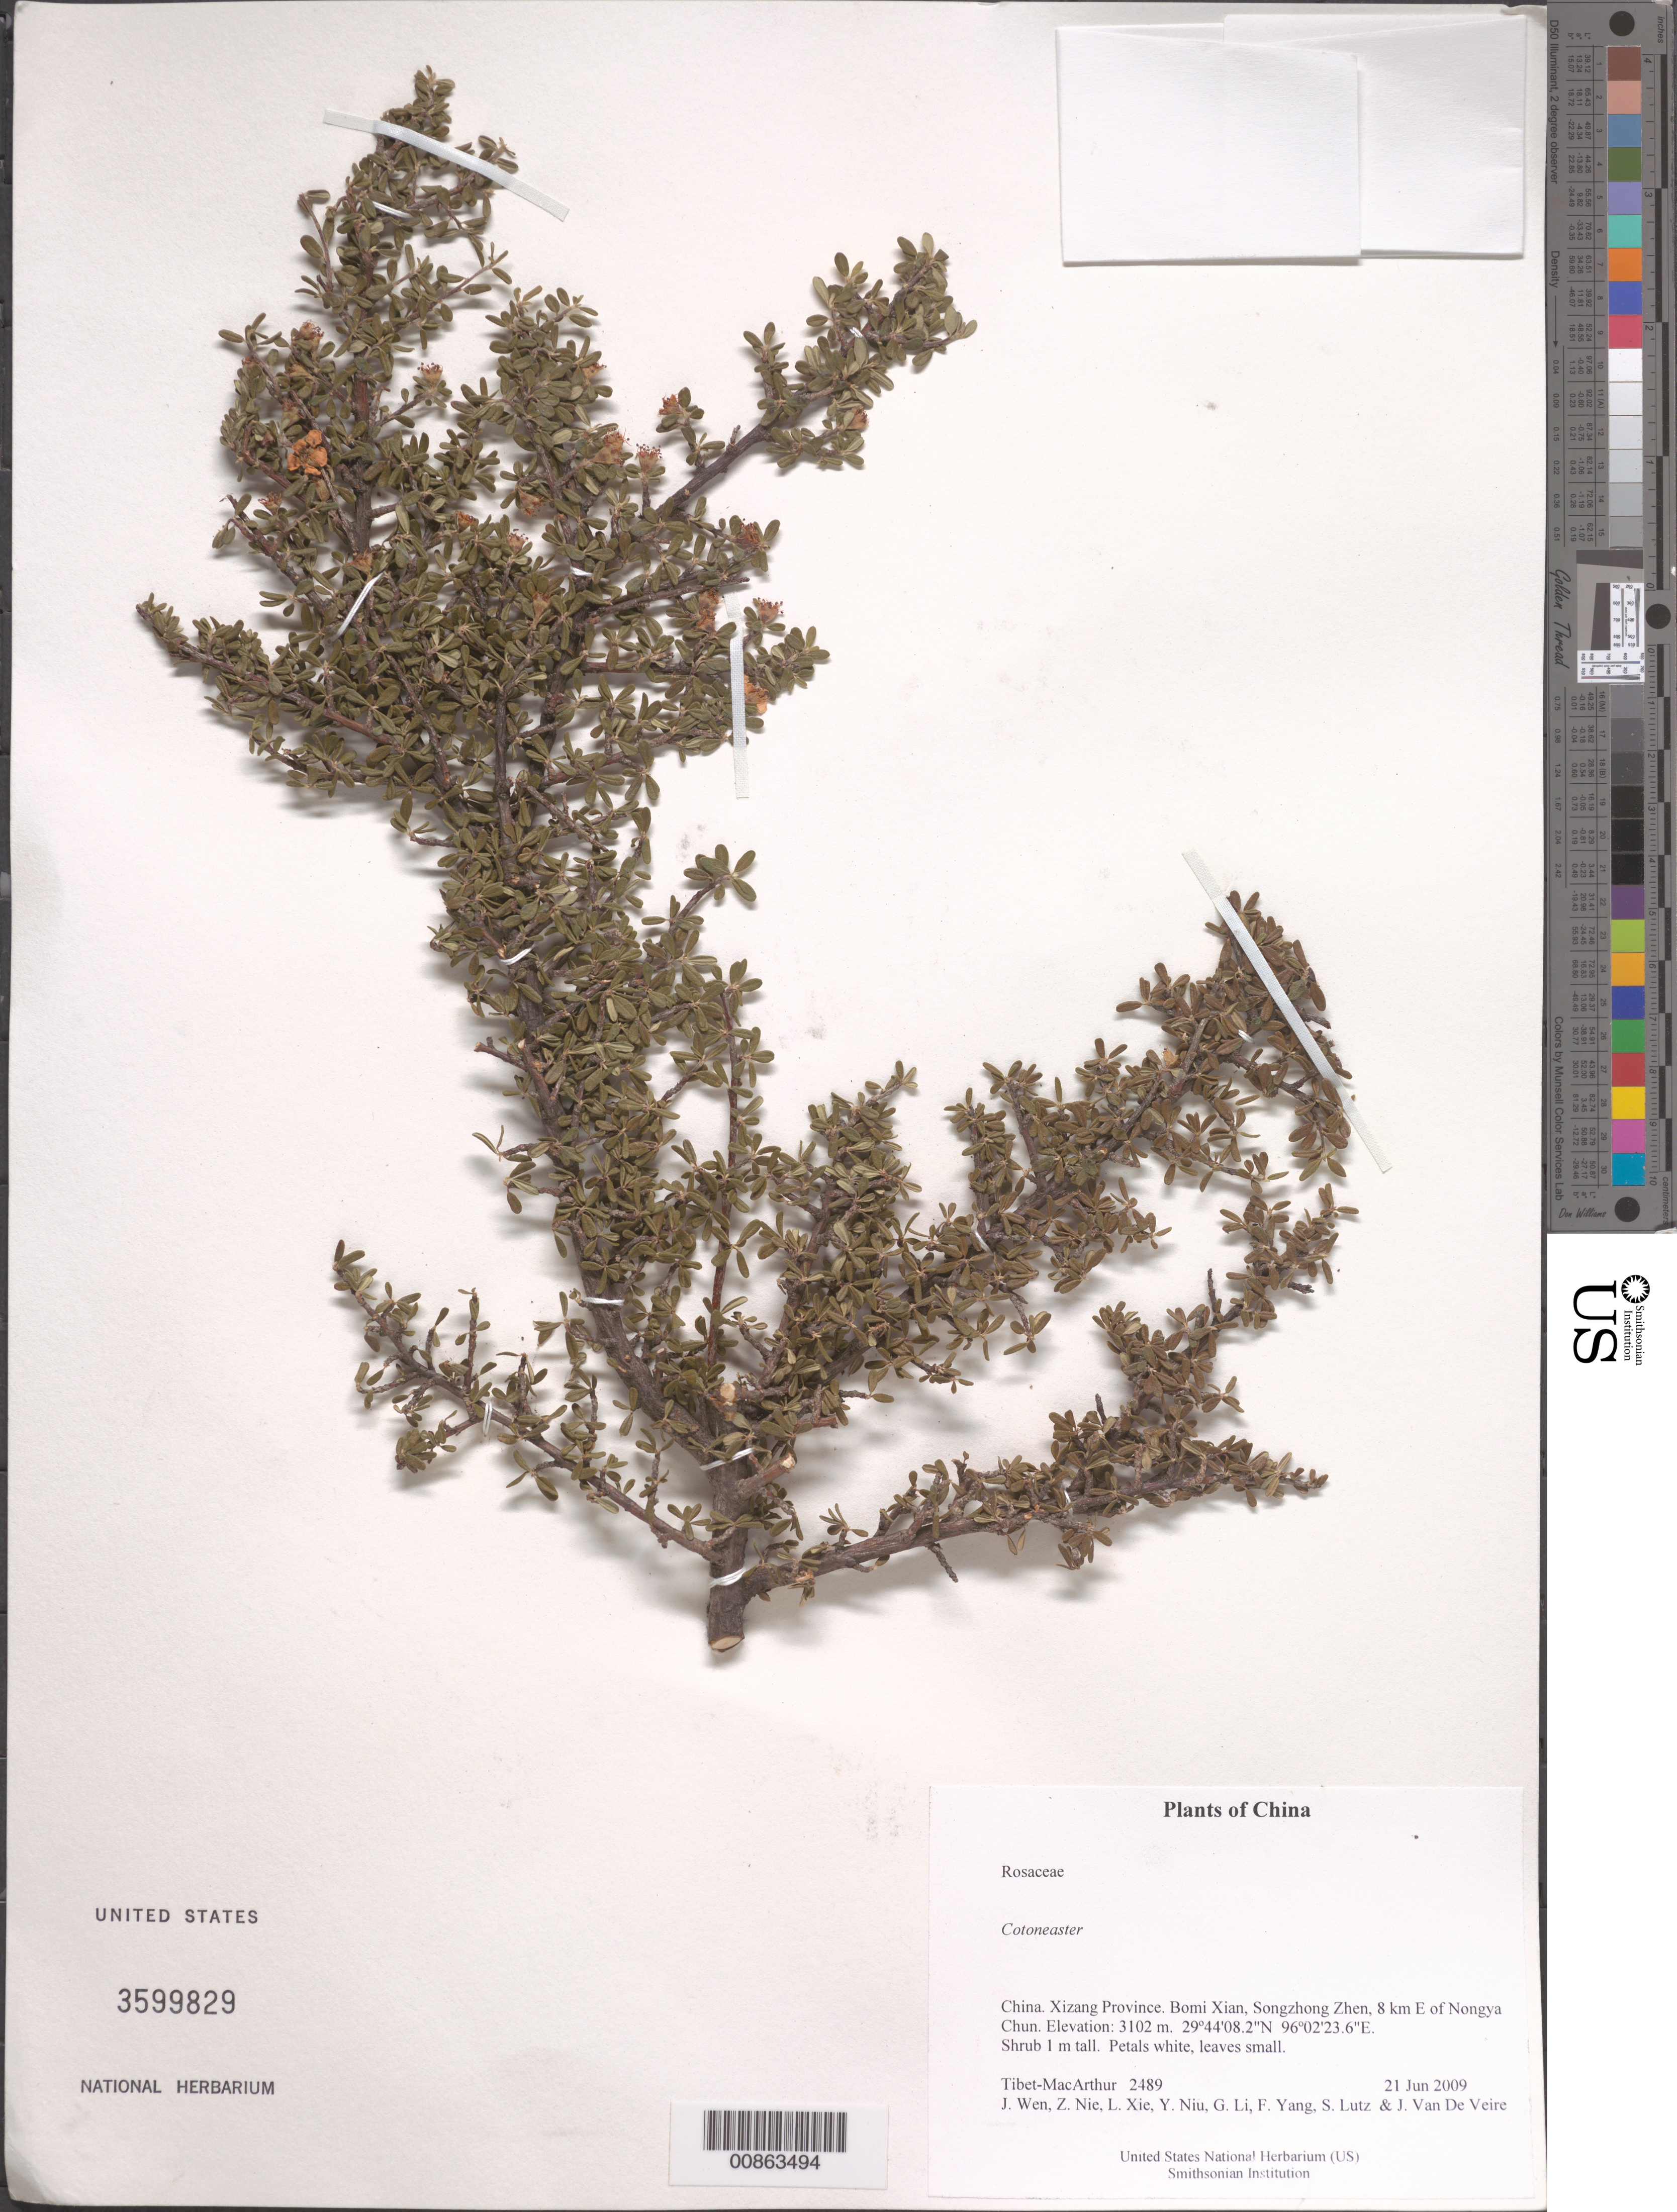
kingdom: Plantae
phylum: Tracheophyta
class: Magnoliopsida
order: Rosales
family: Rosaceae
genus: Cotoneaster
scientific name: Cotoneaster sp.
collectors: Tibet-MacArthur, J. Wen, Z. Nie, L. Xie, Y. Niu, G. Li, F. Yang, S. Lutz & J. Van De Veire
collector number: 2489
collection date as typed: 21 Jun 2009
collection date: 2009-06-21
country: China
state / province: Xizang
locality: Bomi Xian, Songzhong Zhen, 8 km E of Nongya Chun.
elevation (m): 3102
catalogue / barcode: US 3599829